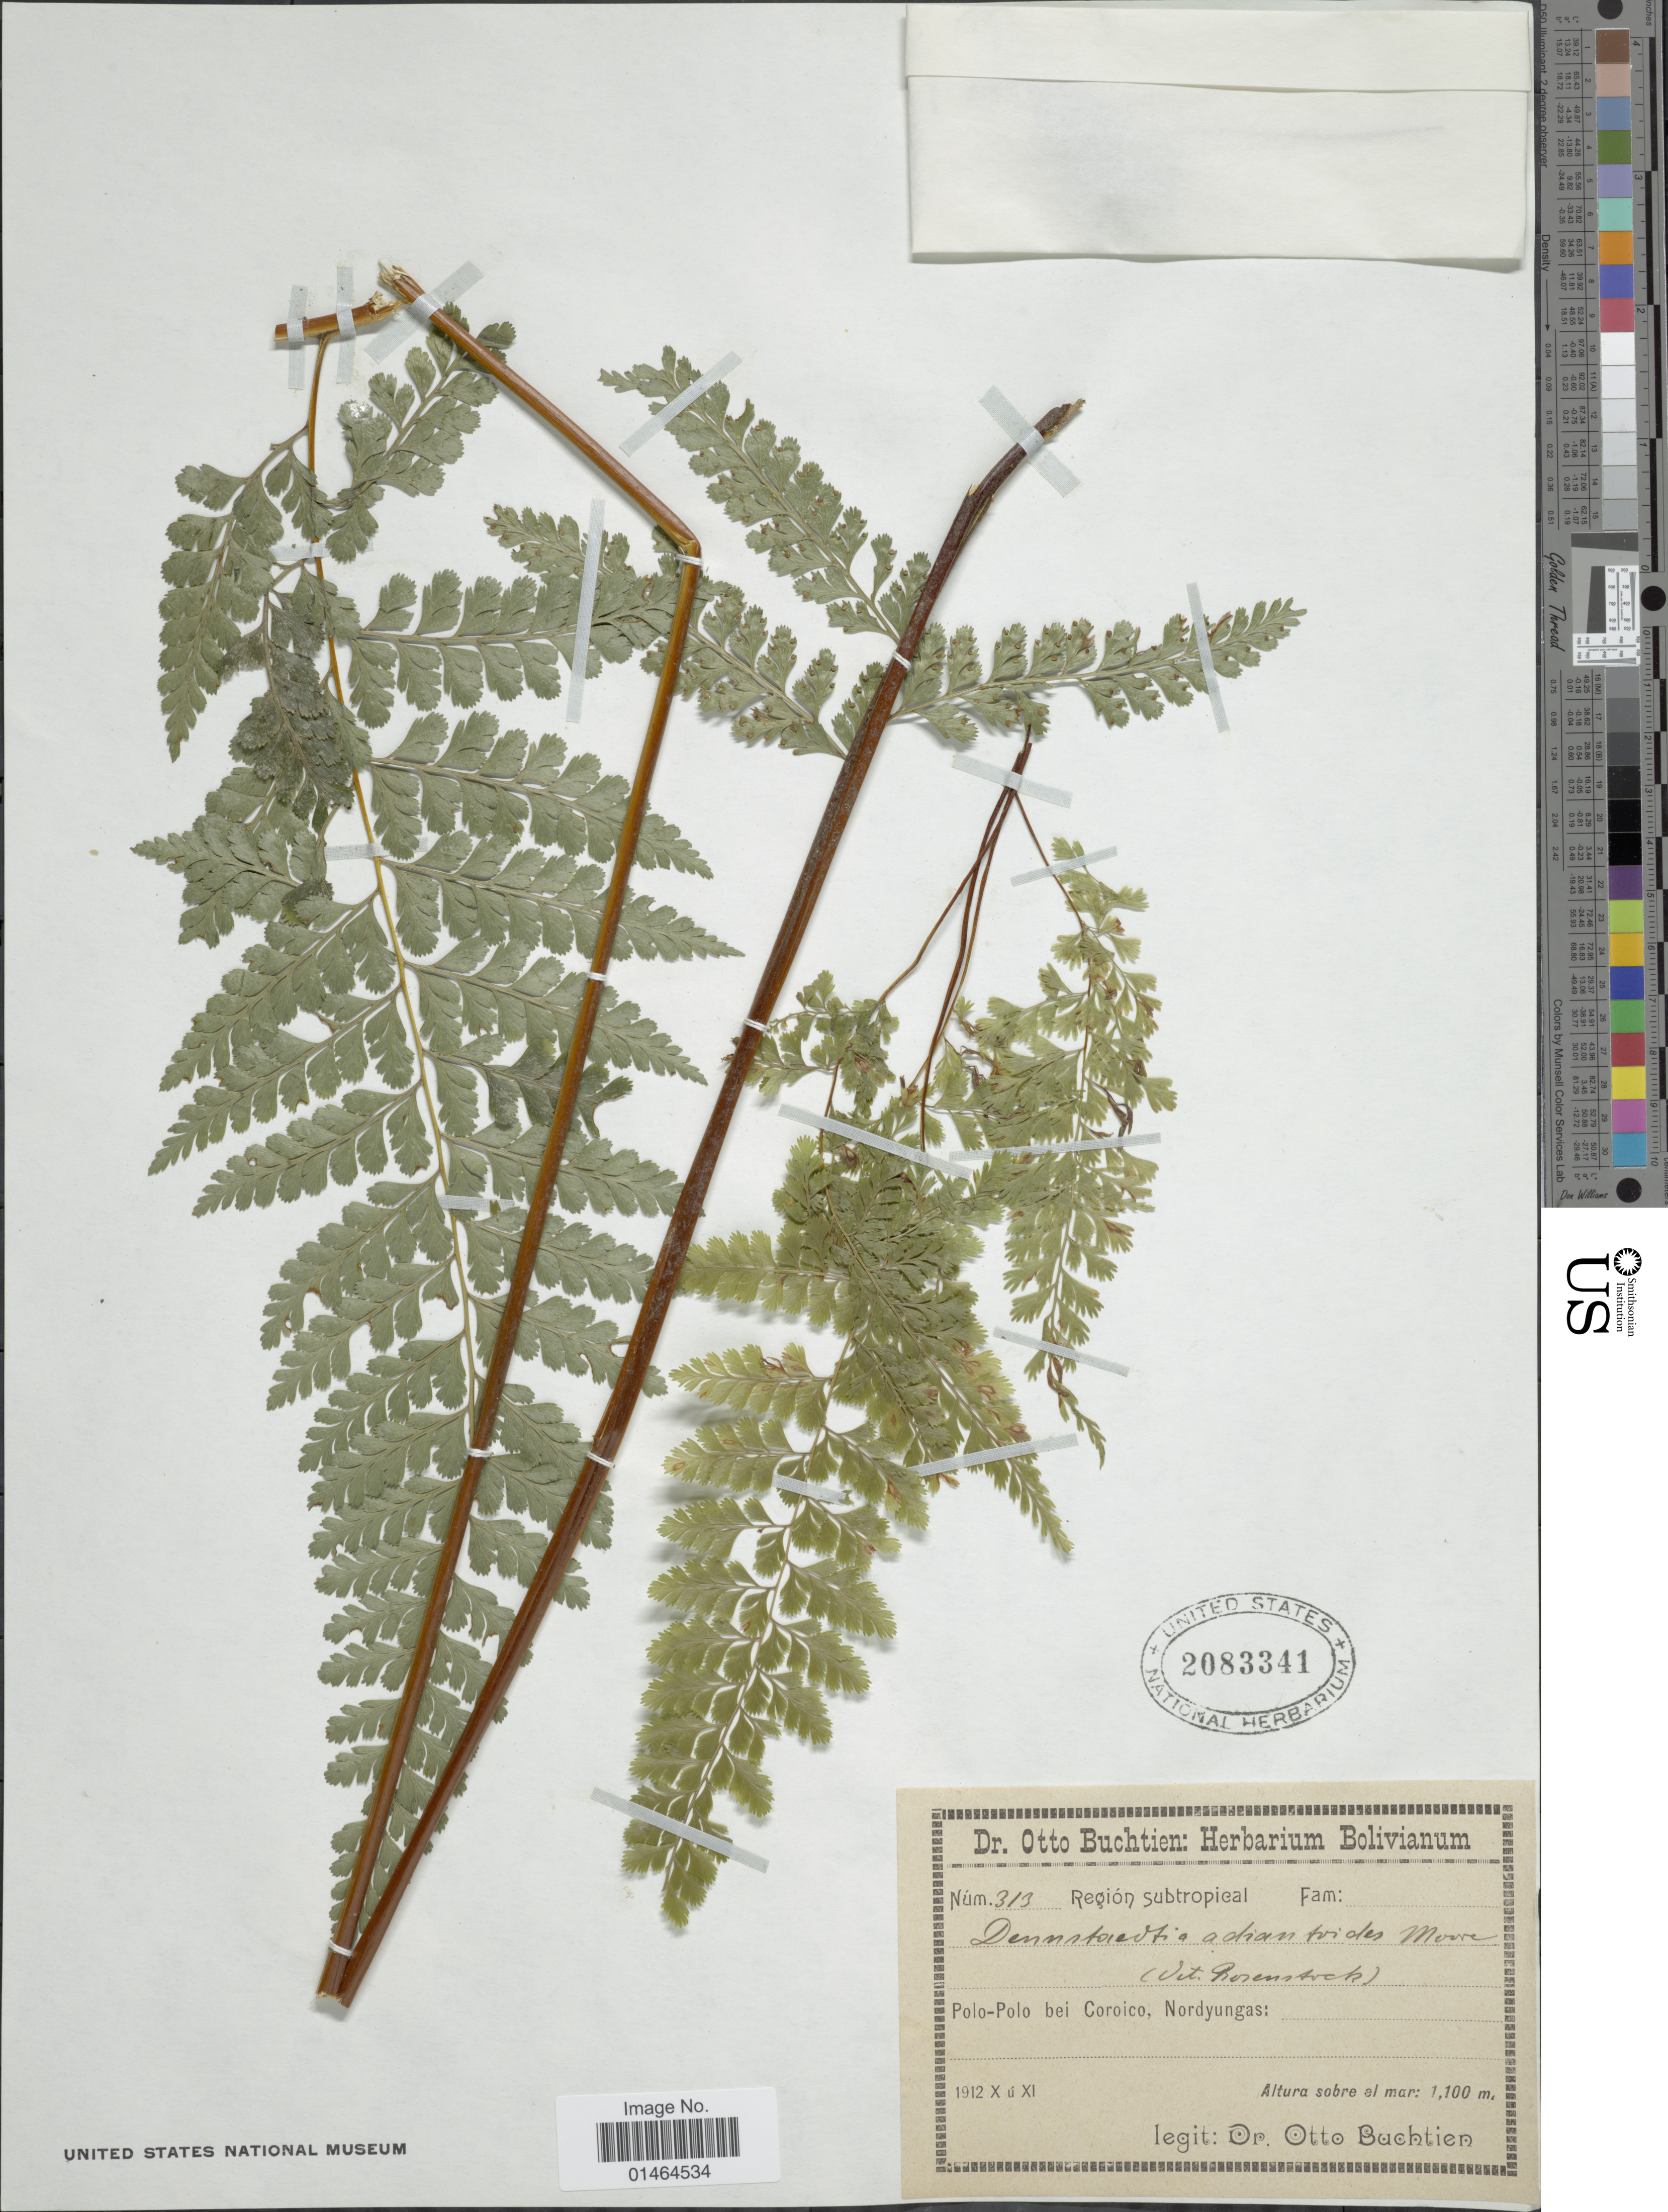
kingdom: Plantae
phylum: Tracheophyta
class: Polypodiopsida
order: Polypodiales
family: Dennstaedtiaceae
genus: Dennstaedtia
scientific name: Dennstaedtia bipinnata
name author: (Cav.) Maxon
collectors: O. Buchtien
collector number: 313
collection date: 1912-10/1912-11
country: Bolivia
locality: Polo-Polo bei Coroico, Nordyungas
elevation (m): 1100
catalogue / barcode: US 2083341